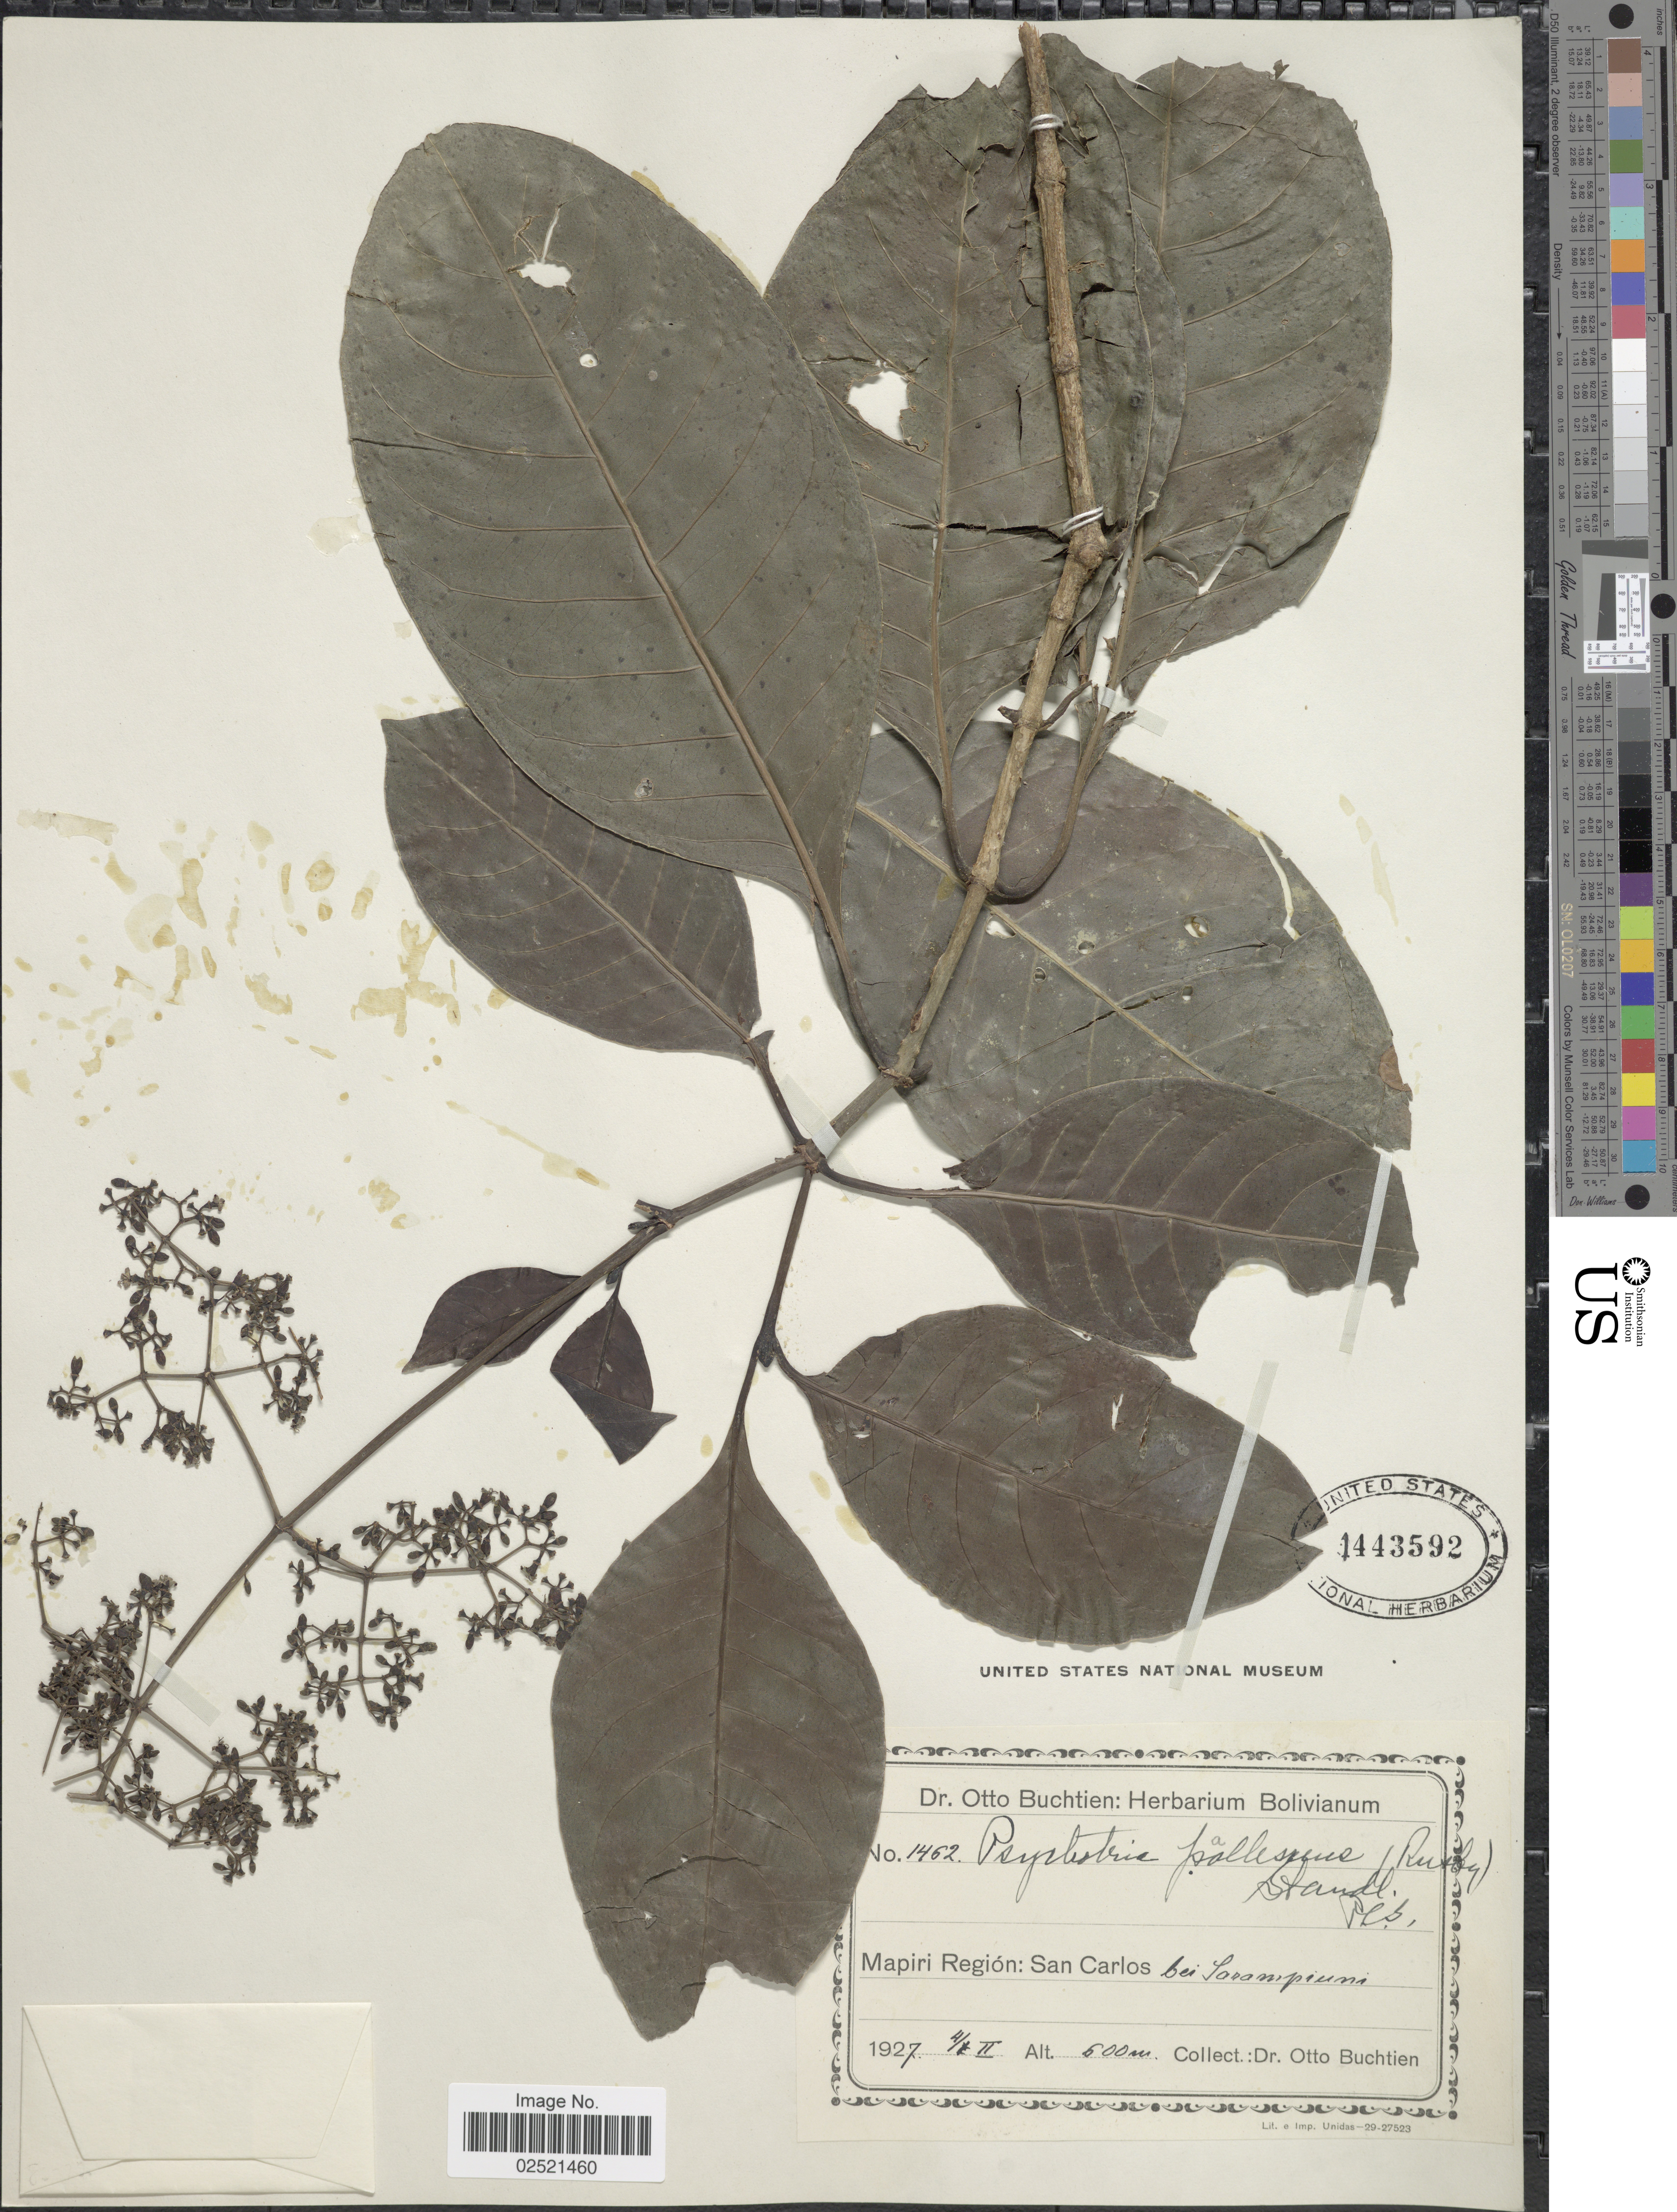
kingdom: Plantae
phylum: Tracheophyta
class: Magnoliopsida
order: Gentianales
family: Rubiaceae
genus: Psychotria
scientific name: Psychotria pallescens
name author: (Rusby) Standl.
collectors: O. Buchtien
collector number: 1462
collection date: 1927-02-04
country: Bolivia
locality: Mapiri Region: San Carlos bei Sarampiuni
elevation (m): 500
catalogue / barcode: US 1443592